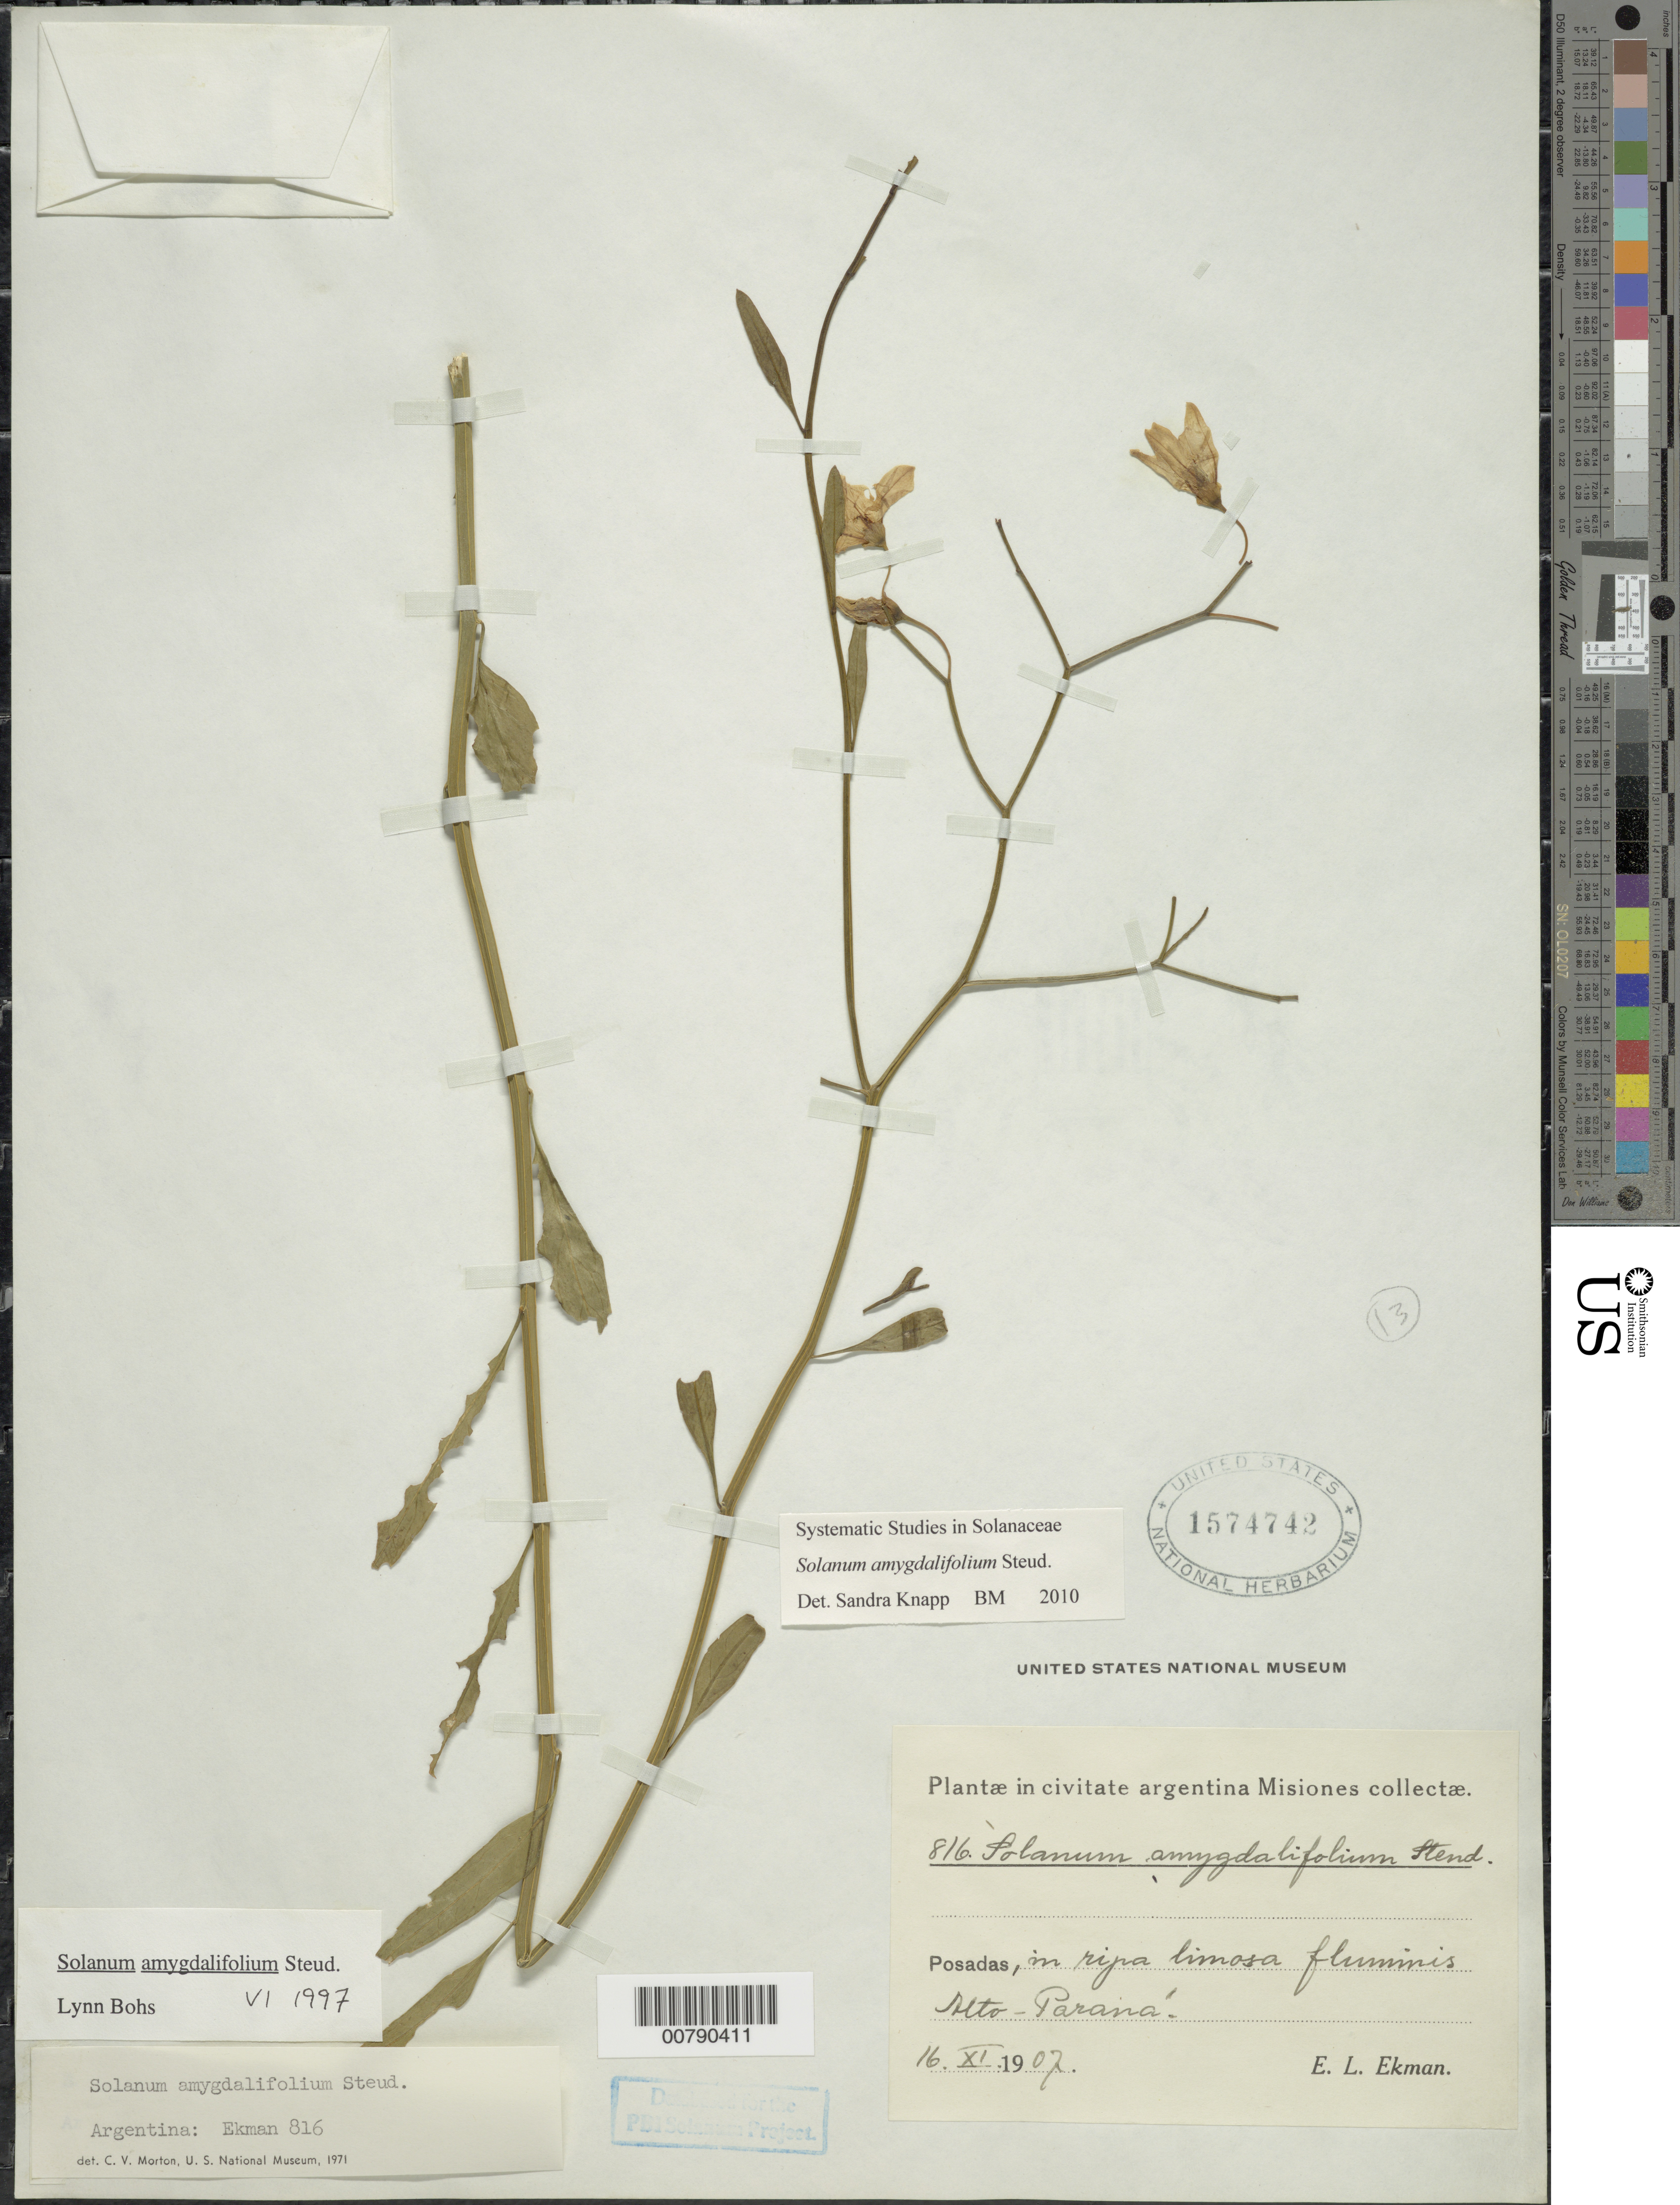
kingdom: Plantae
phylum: Tracheophyta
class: Magnoliopsida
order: Solanales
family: Solanaceae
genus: Solanum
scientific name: Solanum amygdalifolium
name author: Steud.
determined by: Knapp, S. D.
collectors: E. L. Ekman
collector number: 816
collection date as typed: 16 Nov 1907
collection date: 1907-11-16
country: Argentina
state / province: Misiones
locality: in ripa limosa fluminis Alto Paraná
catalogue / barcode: US 1574742